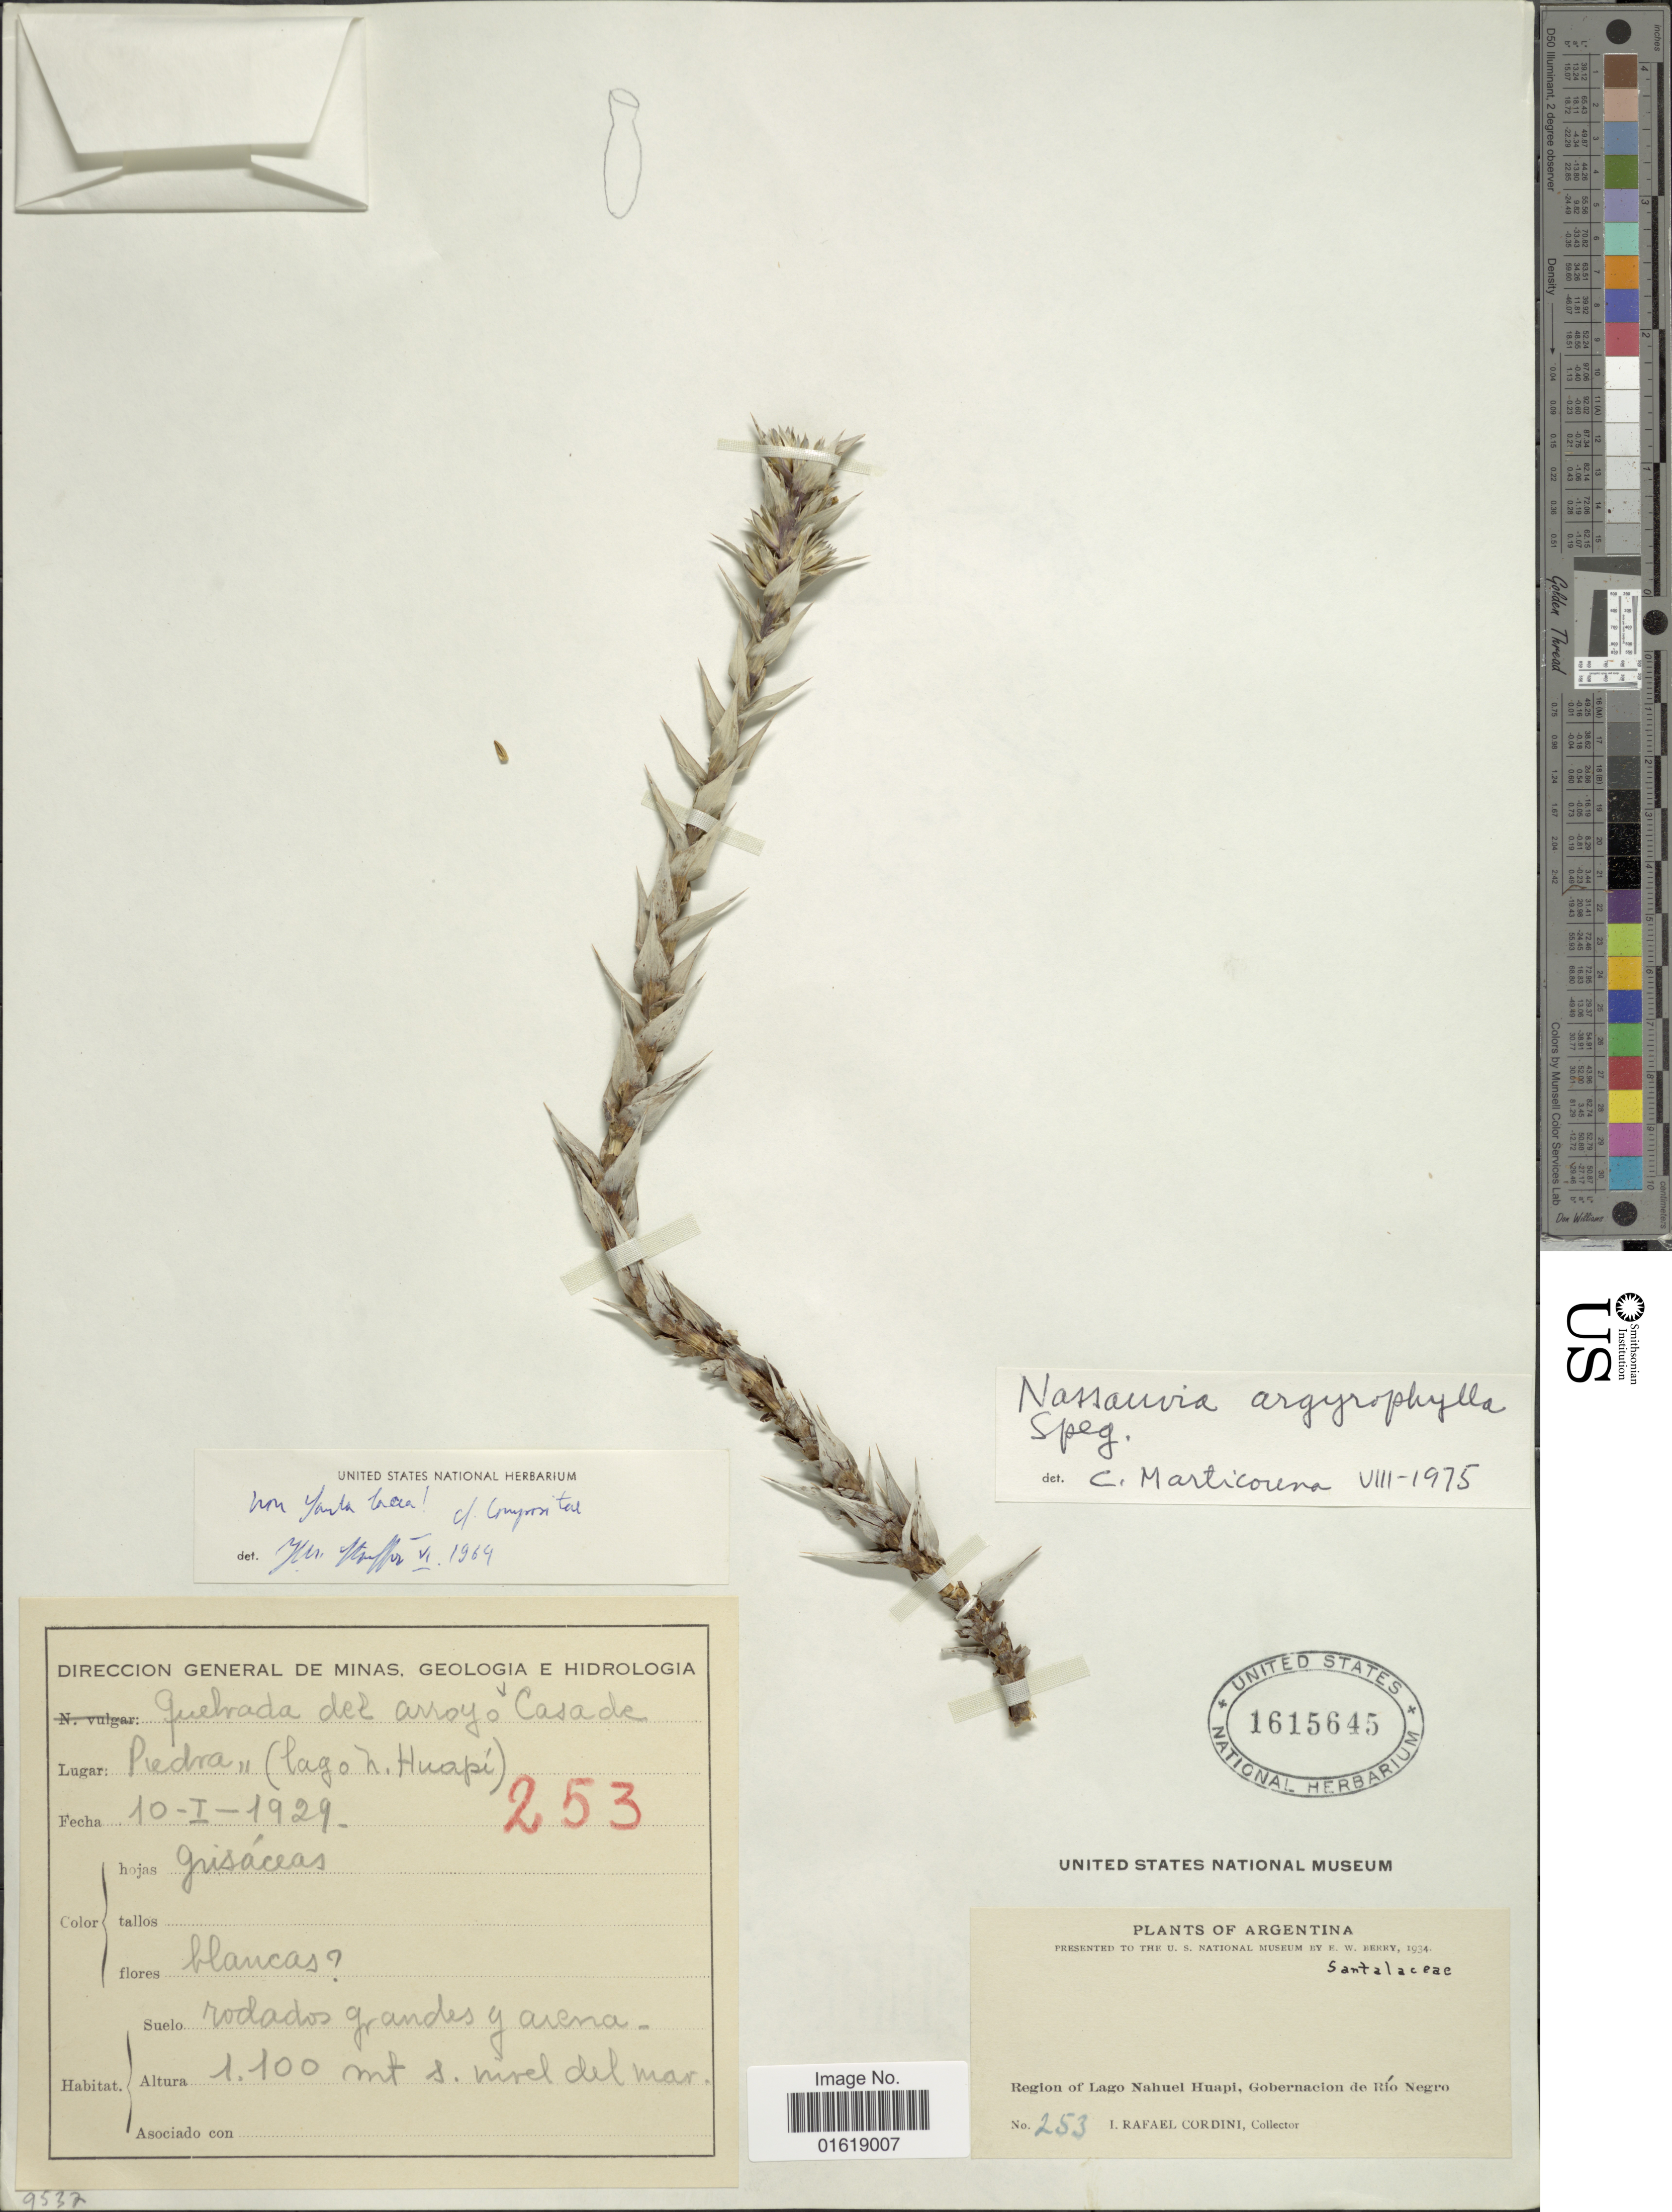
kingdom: Plantae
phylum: Tracheophyta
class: Magnoliopsida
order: Asterales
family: Asteraceae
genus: Nassauvia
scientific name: Nassauvia argyrophylla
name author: Speg. ex Cabrera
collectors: I. Cordini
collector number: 253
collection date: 1929-01-10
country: Argentina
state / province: Rio Negro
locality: Region of Lago Nahuel Huapi, Gobernacion de Río Negro. Quebrada del Arroyo Casade. Piedra (lago N. Huapi).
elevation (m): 1100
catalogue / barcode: US 1615645